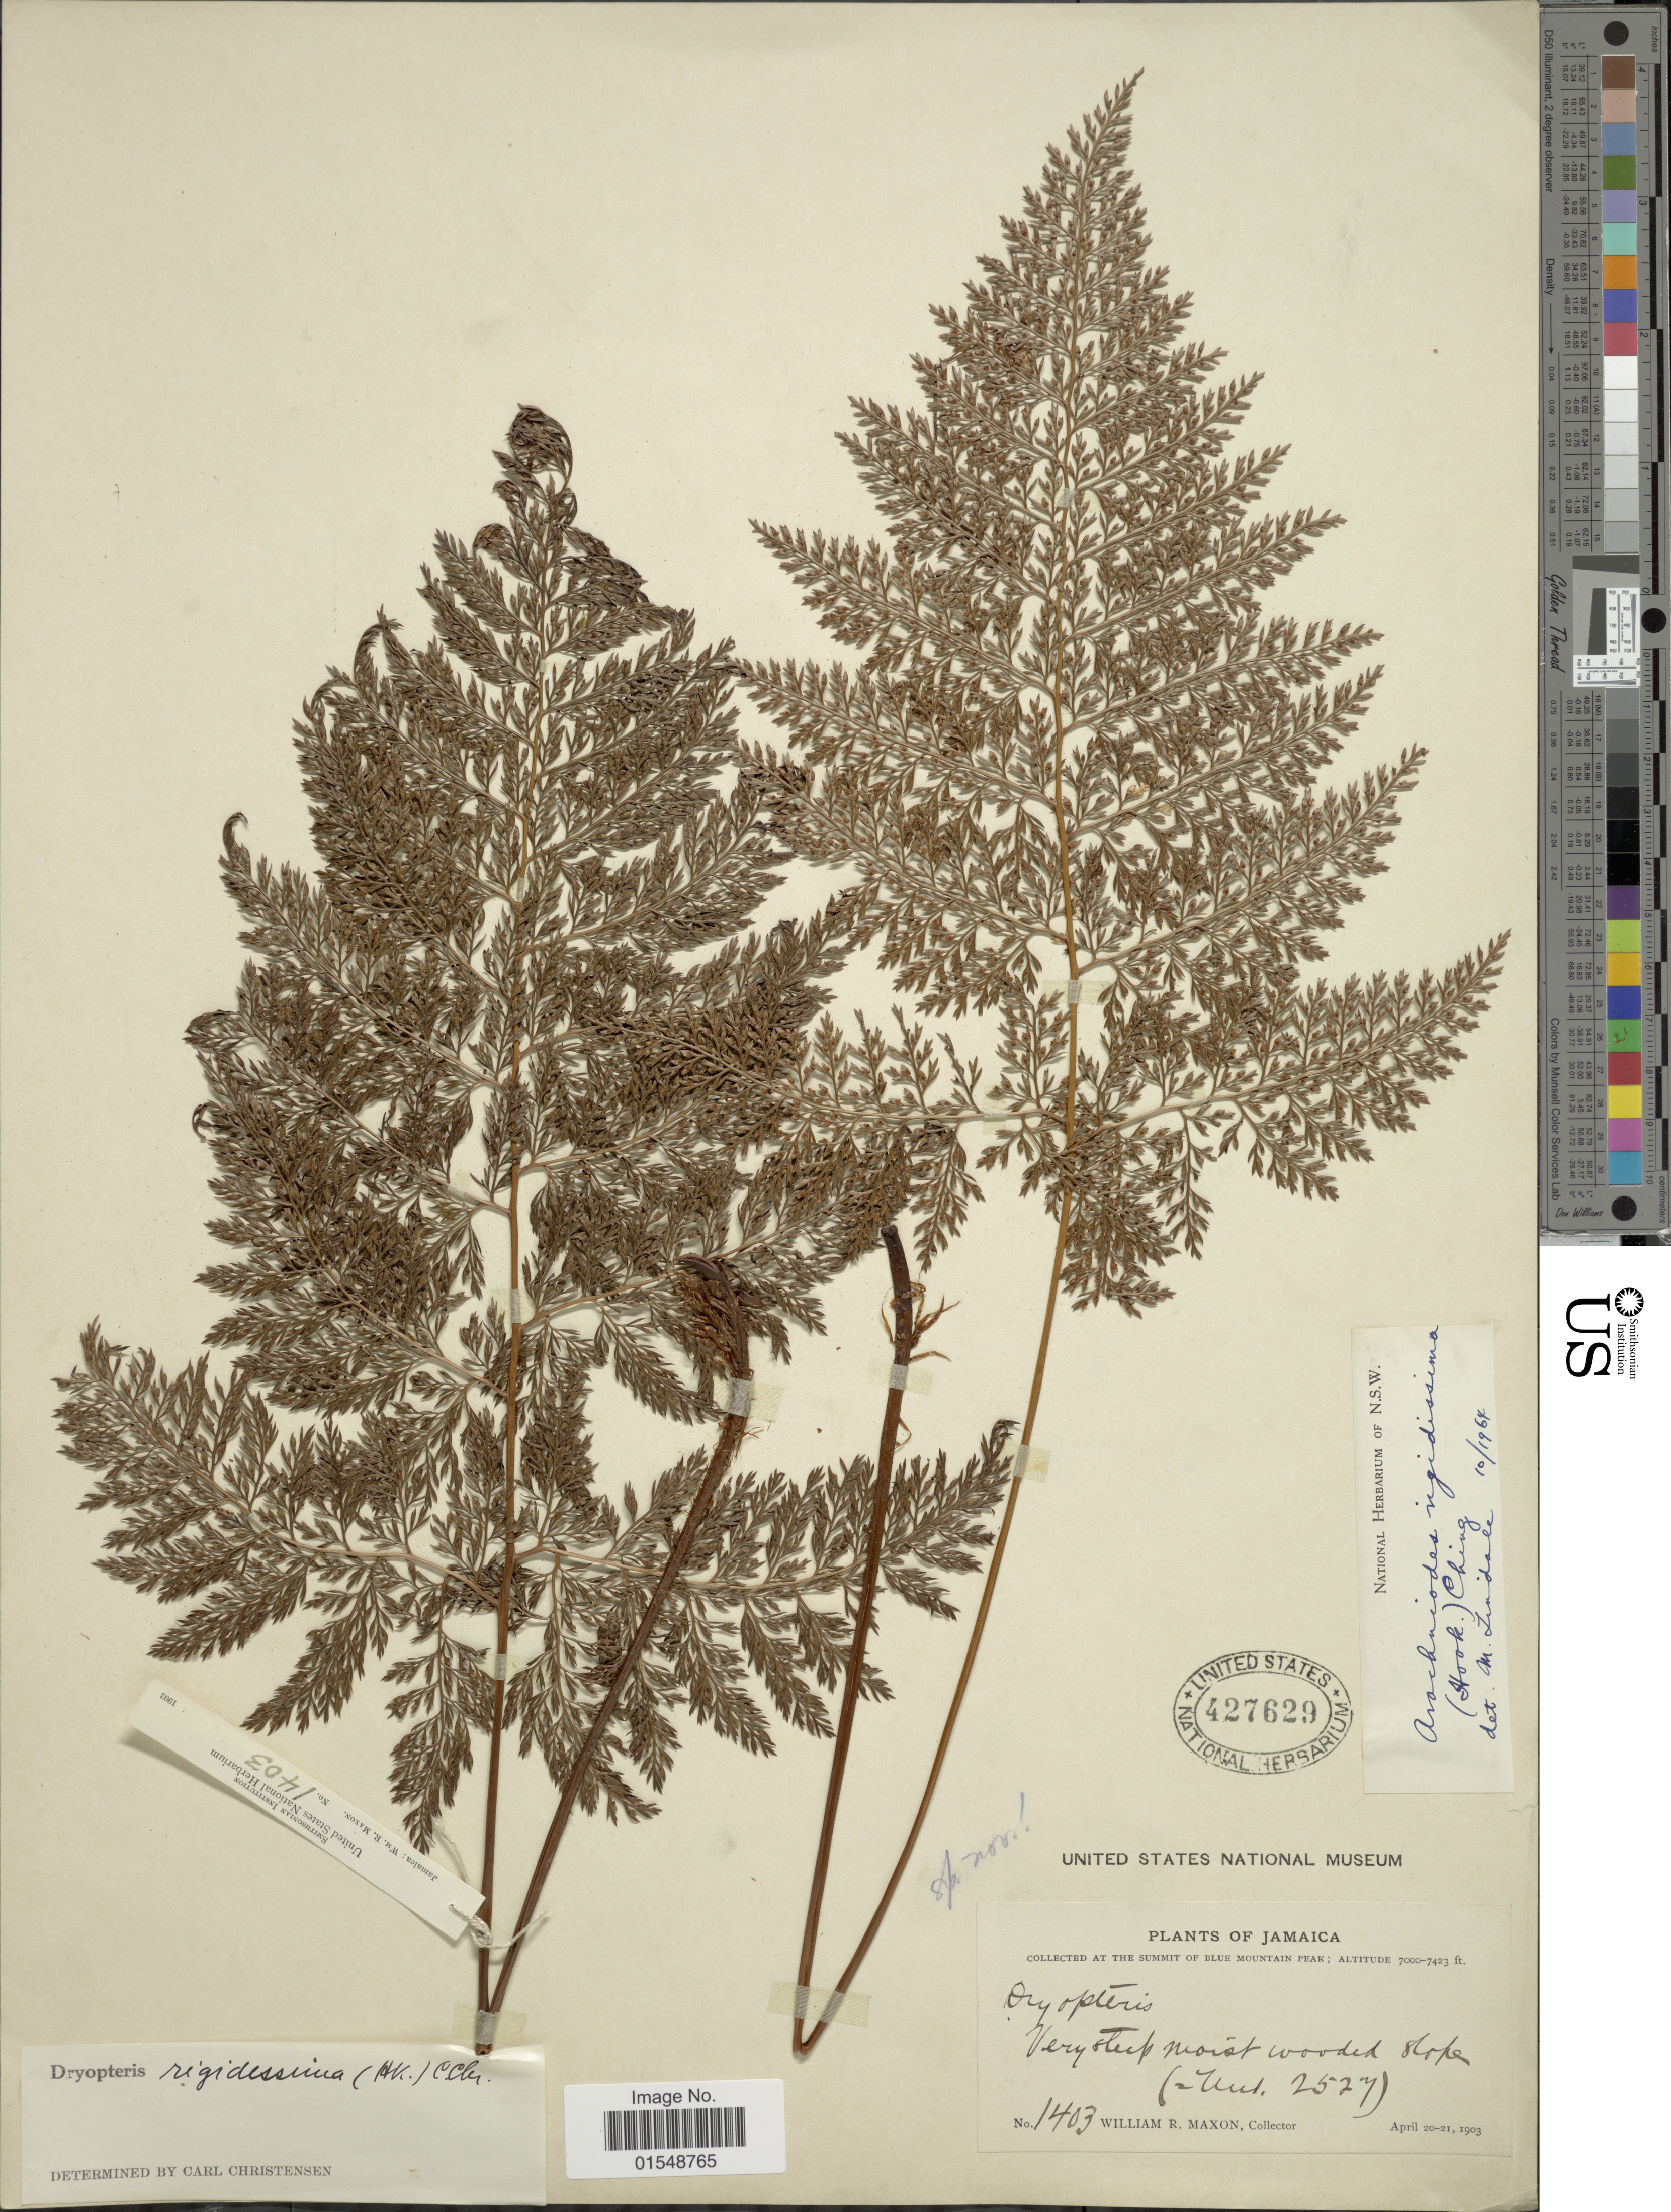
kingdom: Plantae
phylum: Tracheophyta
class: Polypodiopsida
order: Polypodiales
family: Dryopteridaceae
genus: Arachniodes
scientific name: Arachniodes rigidissima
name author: (Hook.) Proctor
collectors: W. R. Maxon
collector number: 1403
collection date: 1903-04-20/1903-04-21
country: Jamaica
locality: Summit of Blue Mountain Peak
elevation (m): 2134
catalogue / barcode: US 427629